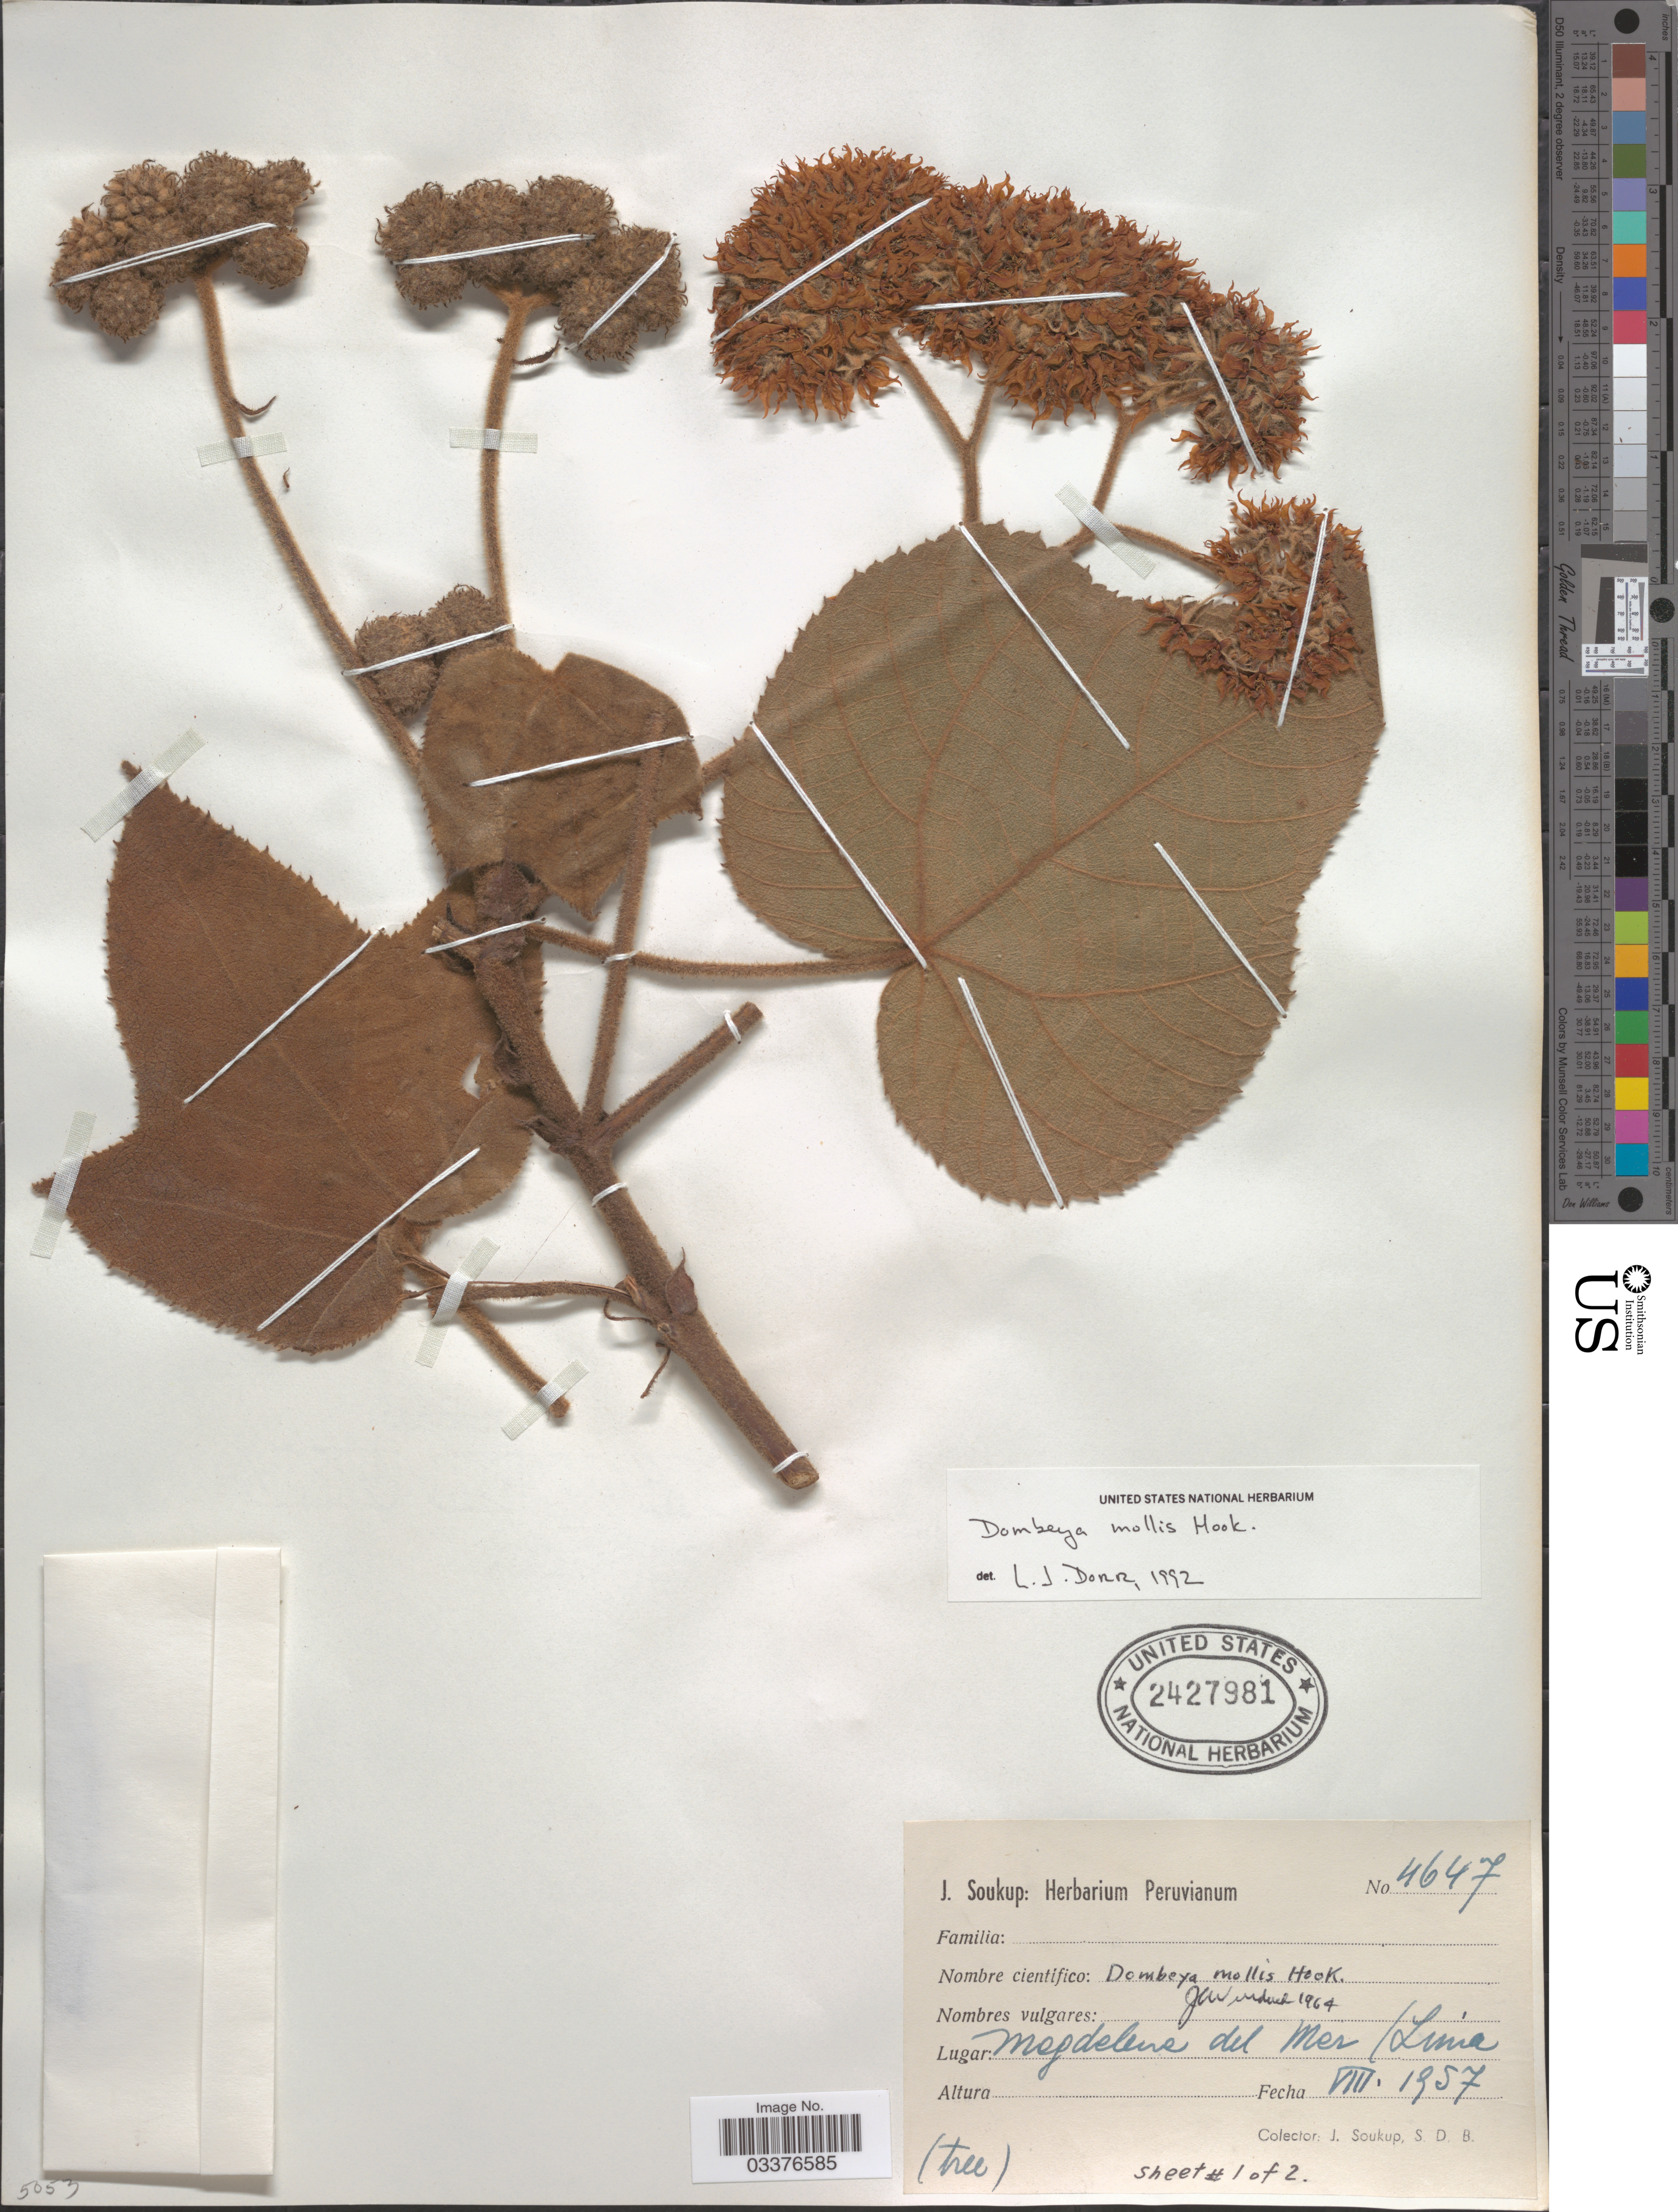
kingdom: Plantae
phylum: Tracheophyta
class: Magnoliopsida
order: Malvales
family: Malvaceae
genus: Dombeya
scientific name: Dombeya mollis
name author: Hook.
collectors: J. Soukup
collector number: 4647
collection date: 1957-08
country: Peru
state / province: Lima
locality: Magdelena del Mer.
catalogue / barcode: US 2427981